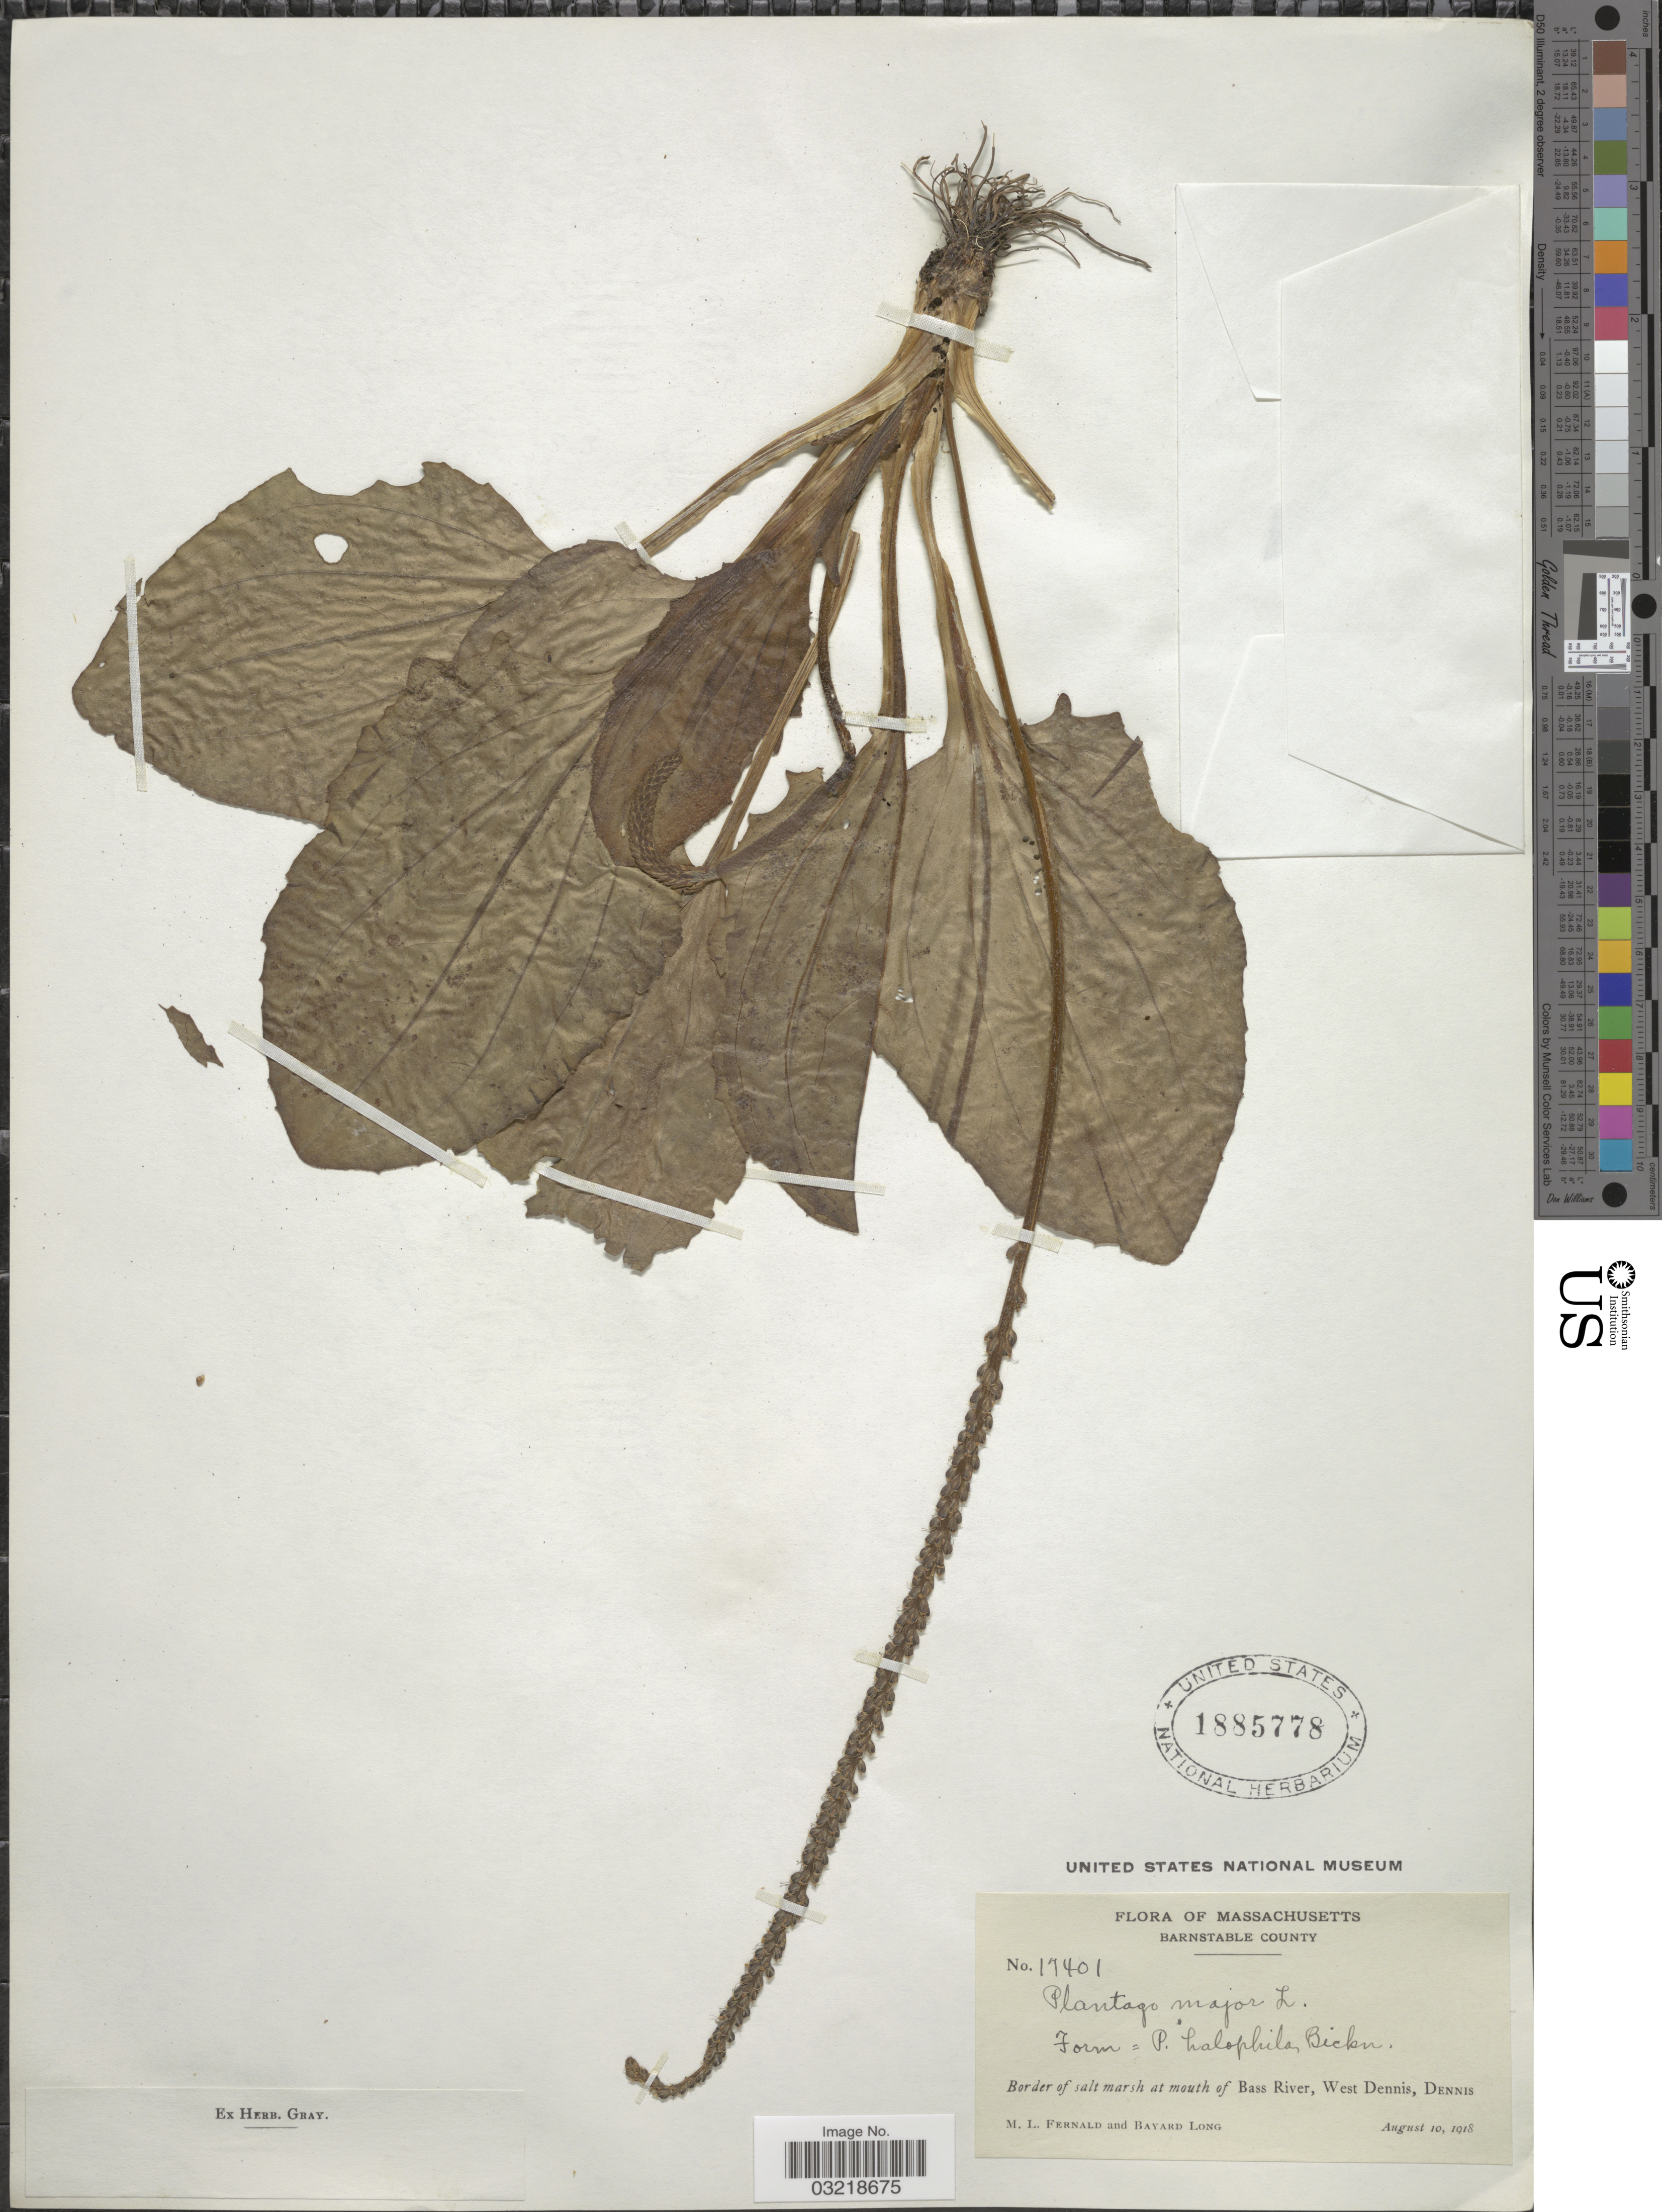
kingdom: Plantae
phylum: Tracheophyta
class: Magnoliopsida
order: Lamiales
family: Plantaginaceae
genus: Plantago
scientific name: Plantago major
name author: L.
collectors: M. L. Fernald & B. Long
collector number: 17401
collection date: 1918-08-10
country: United States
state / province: Massachusetts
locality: Barnstable County. Border of salt marsh at mouth of Bass River, West Dennis, Dennis.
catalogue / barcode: US 1885778